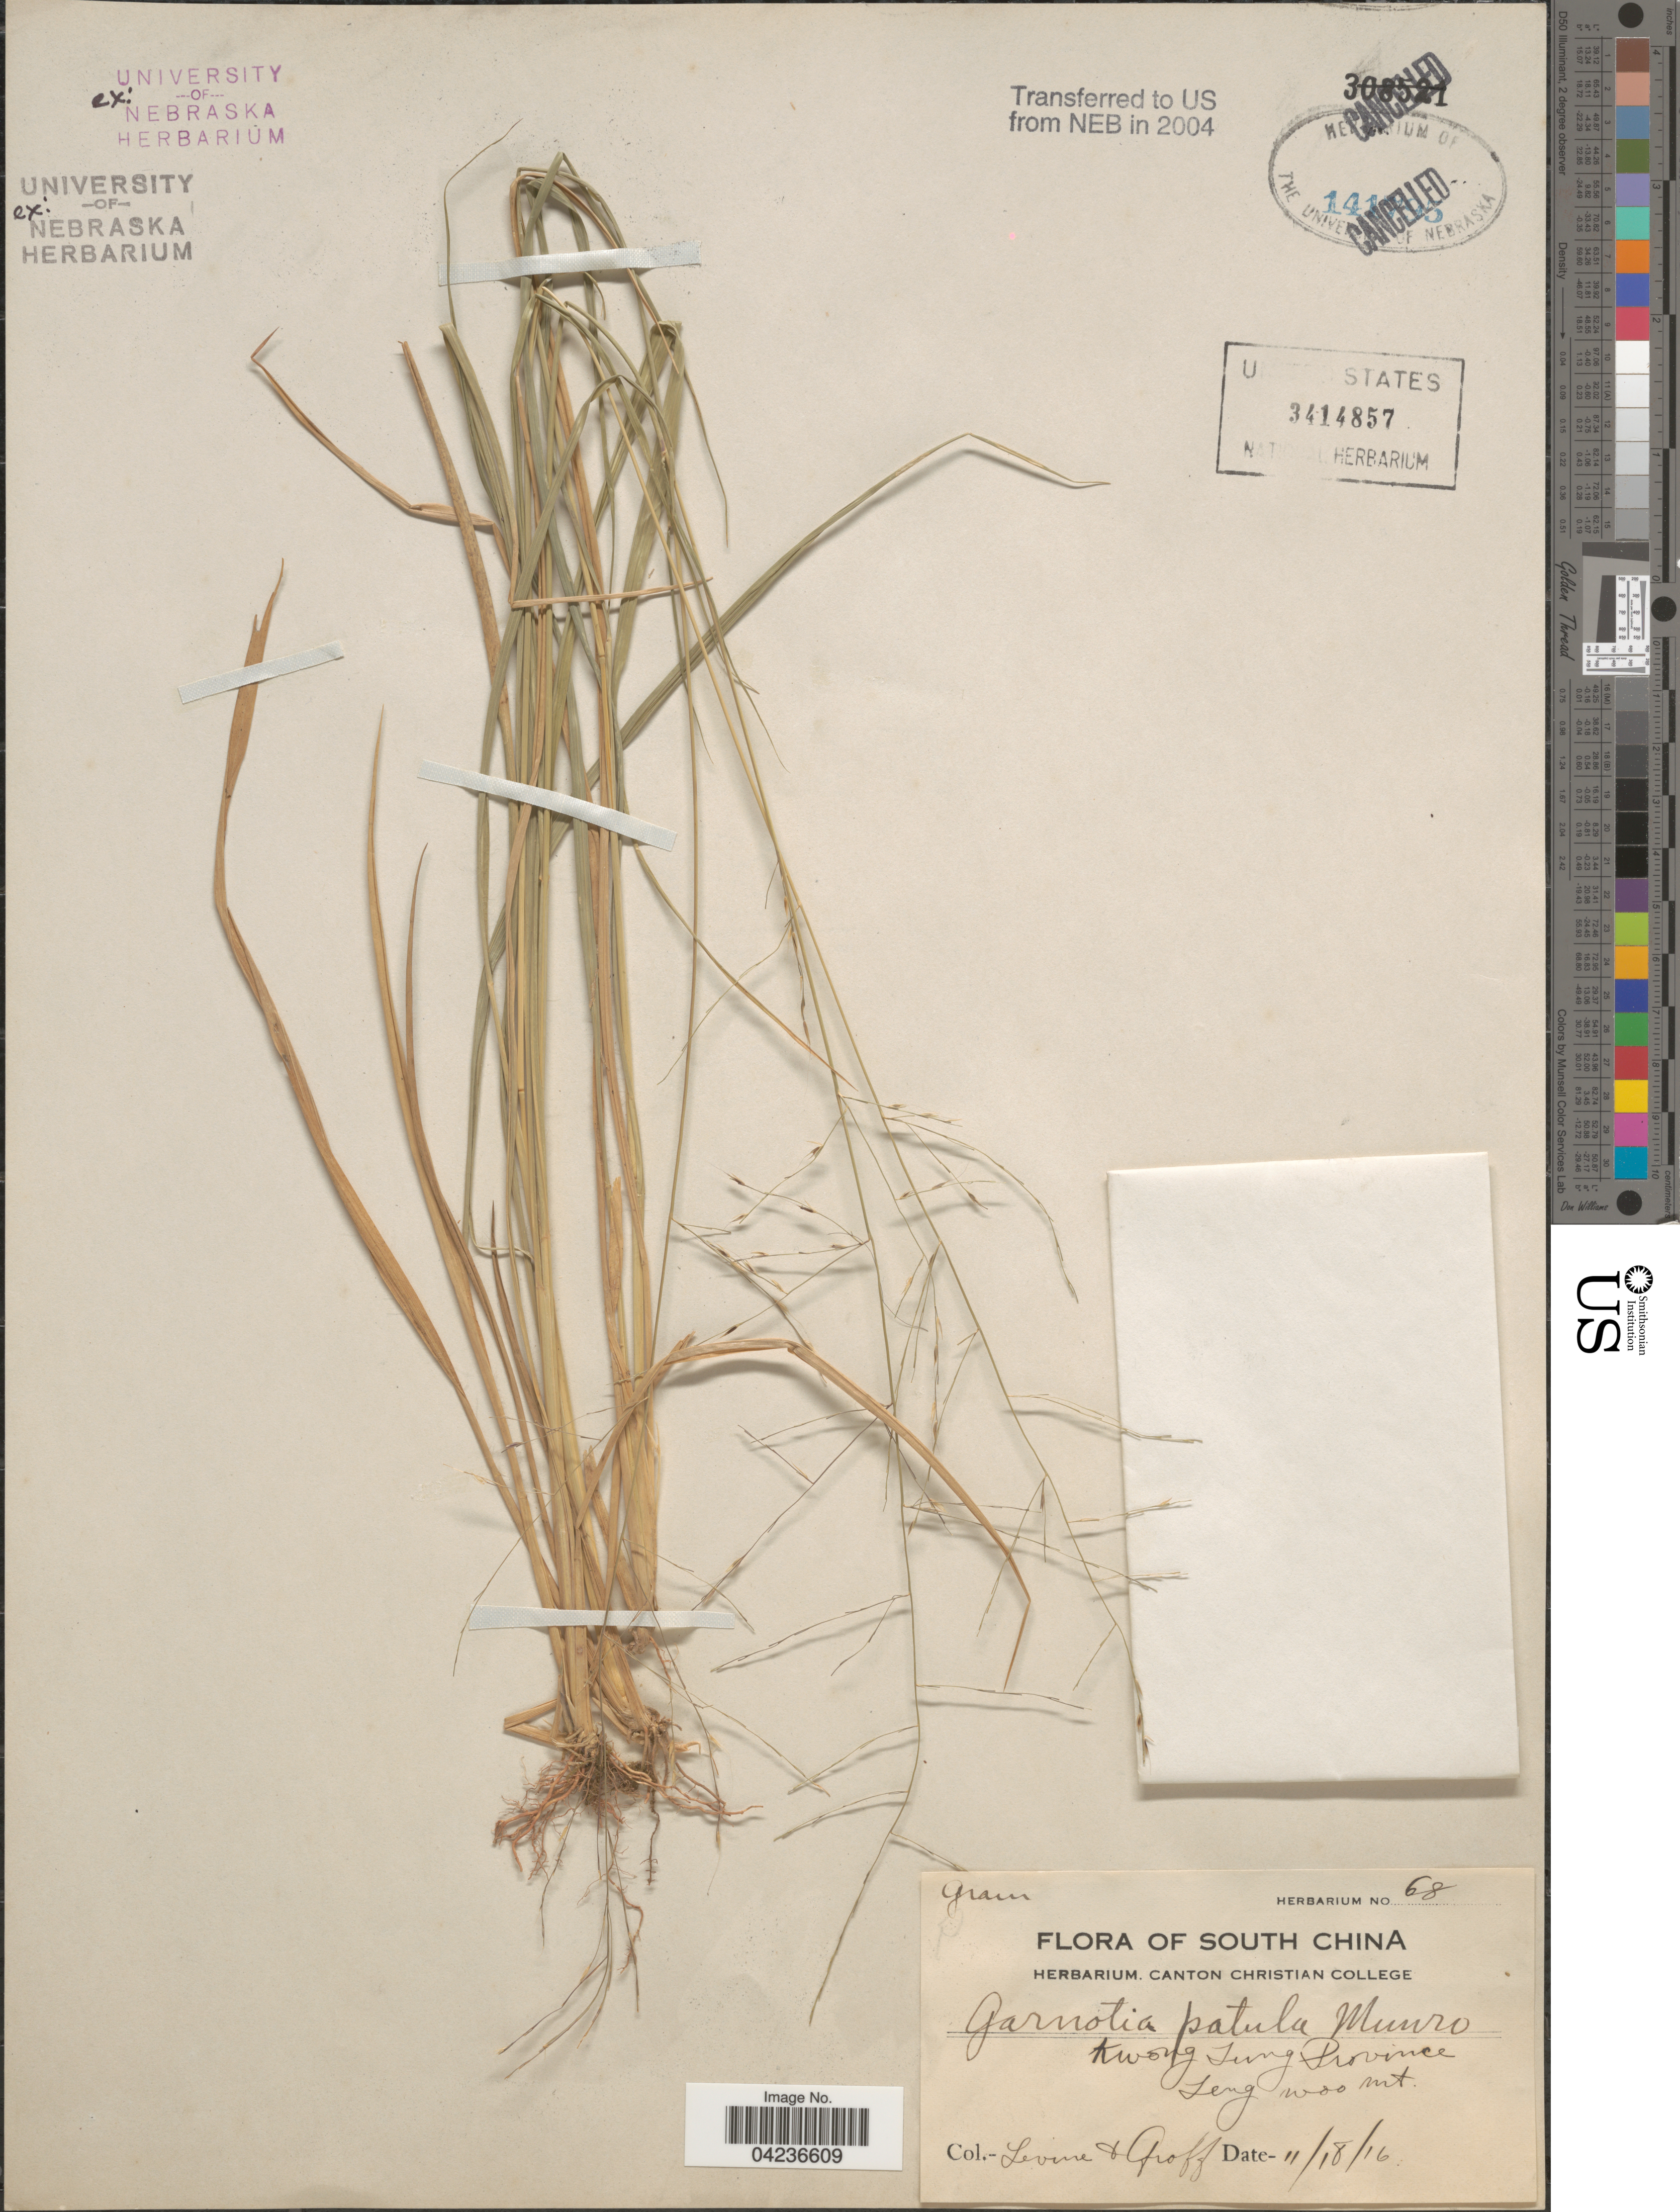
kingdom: Plantae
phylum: Tracheophyta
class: Liliopsida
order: Poales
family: Poaceae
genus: Garnotia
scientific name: Garnotia patula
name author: (Munro) Benth.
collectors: -. Levine & -- Groff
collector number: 68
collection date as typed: Transcribed d/m/y: 18/11/16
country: China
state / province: Guangdong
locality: Kwong Tung Province. Teng Woo Mt.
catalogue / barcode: US 3414857